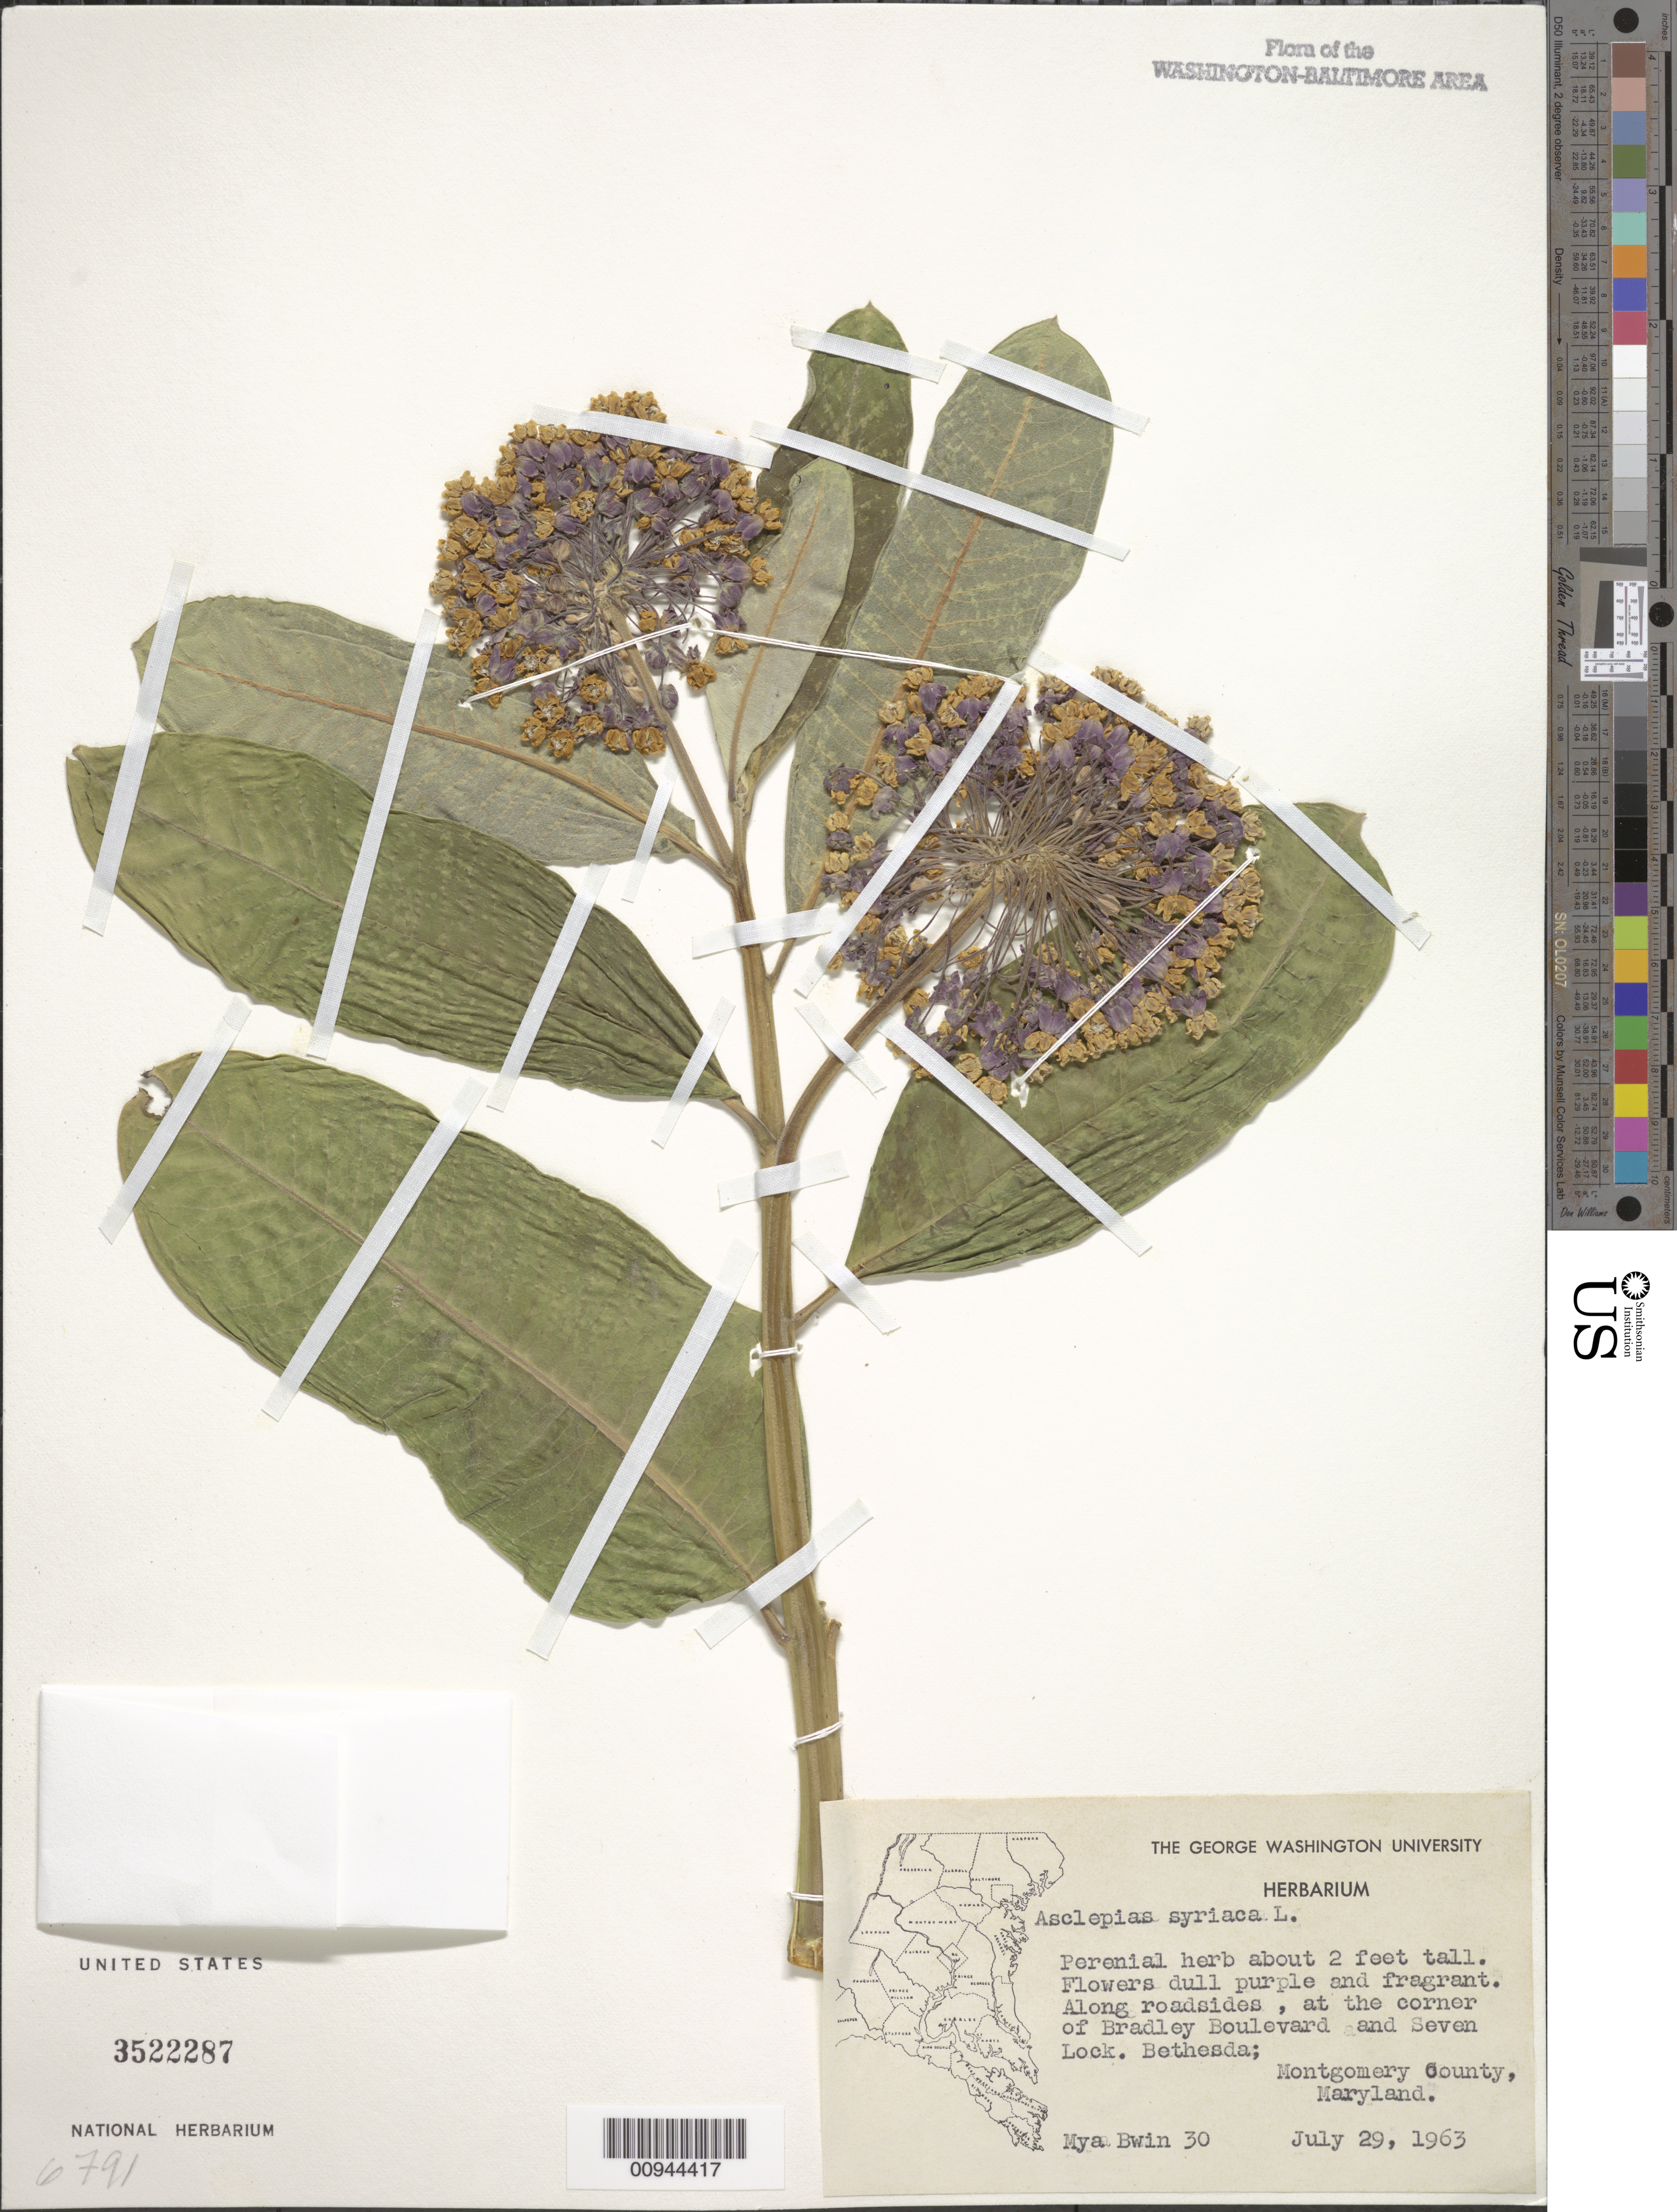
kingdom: Plantae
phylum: Tracheophyta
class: Magnoliopsida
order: Gentianales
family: Apocynaceae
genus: Asclepias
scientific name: Asclepias syriaca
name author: L.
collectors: M. Bwin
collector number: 30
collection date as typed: July 29, 1963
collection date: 1963-07-29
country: United States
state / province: Maryland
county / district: Montgomery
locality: at the corner of Bradley Blvd. and Seven Lock. Bethesda.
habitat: along roadsides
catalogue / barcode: US 3522287